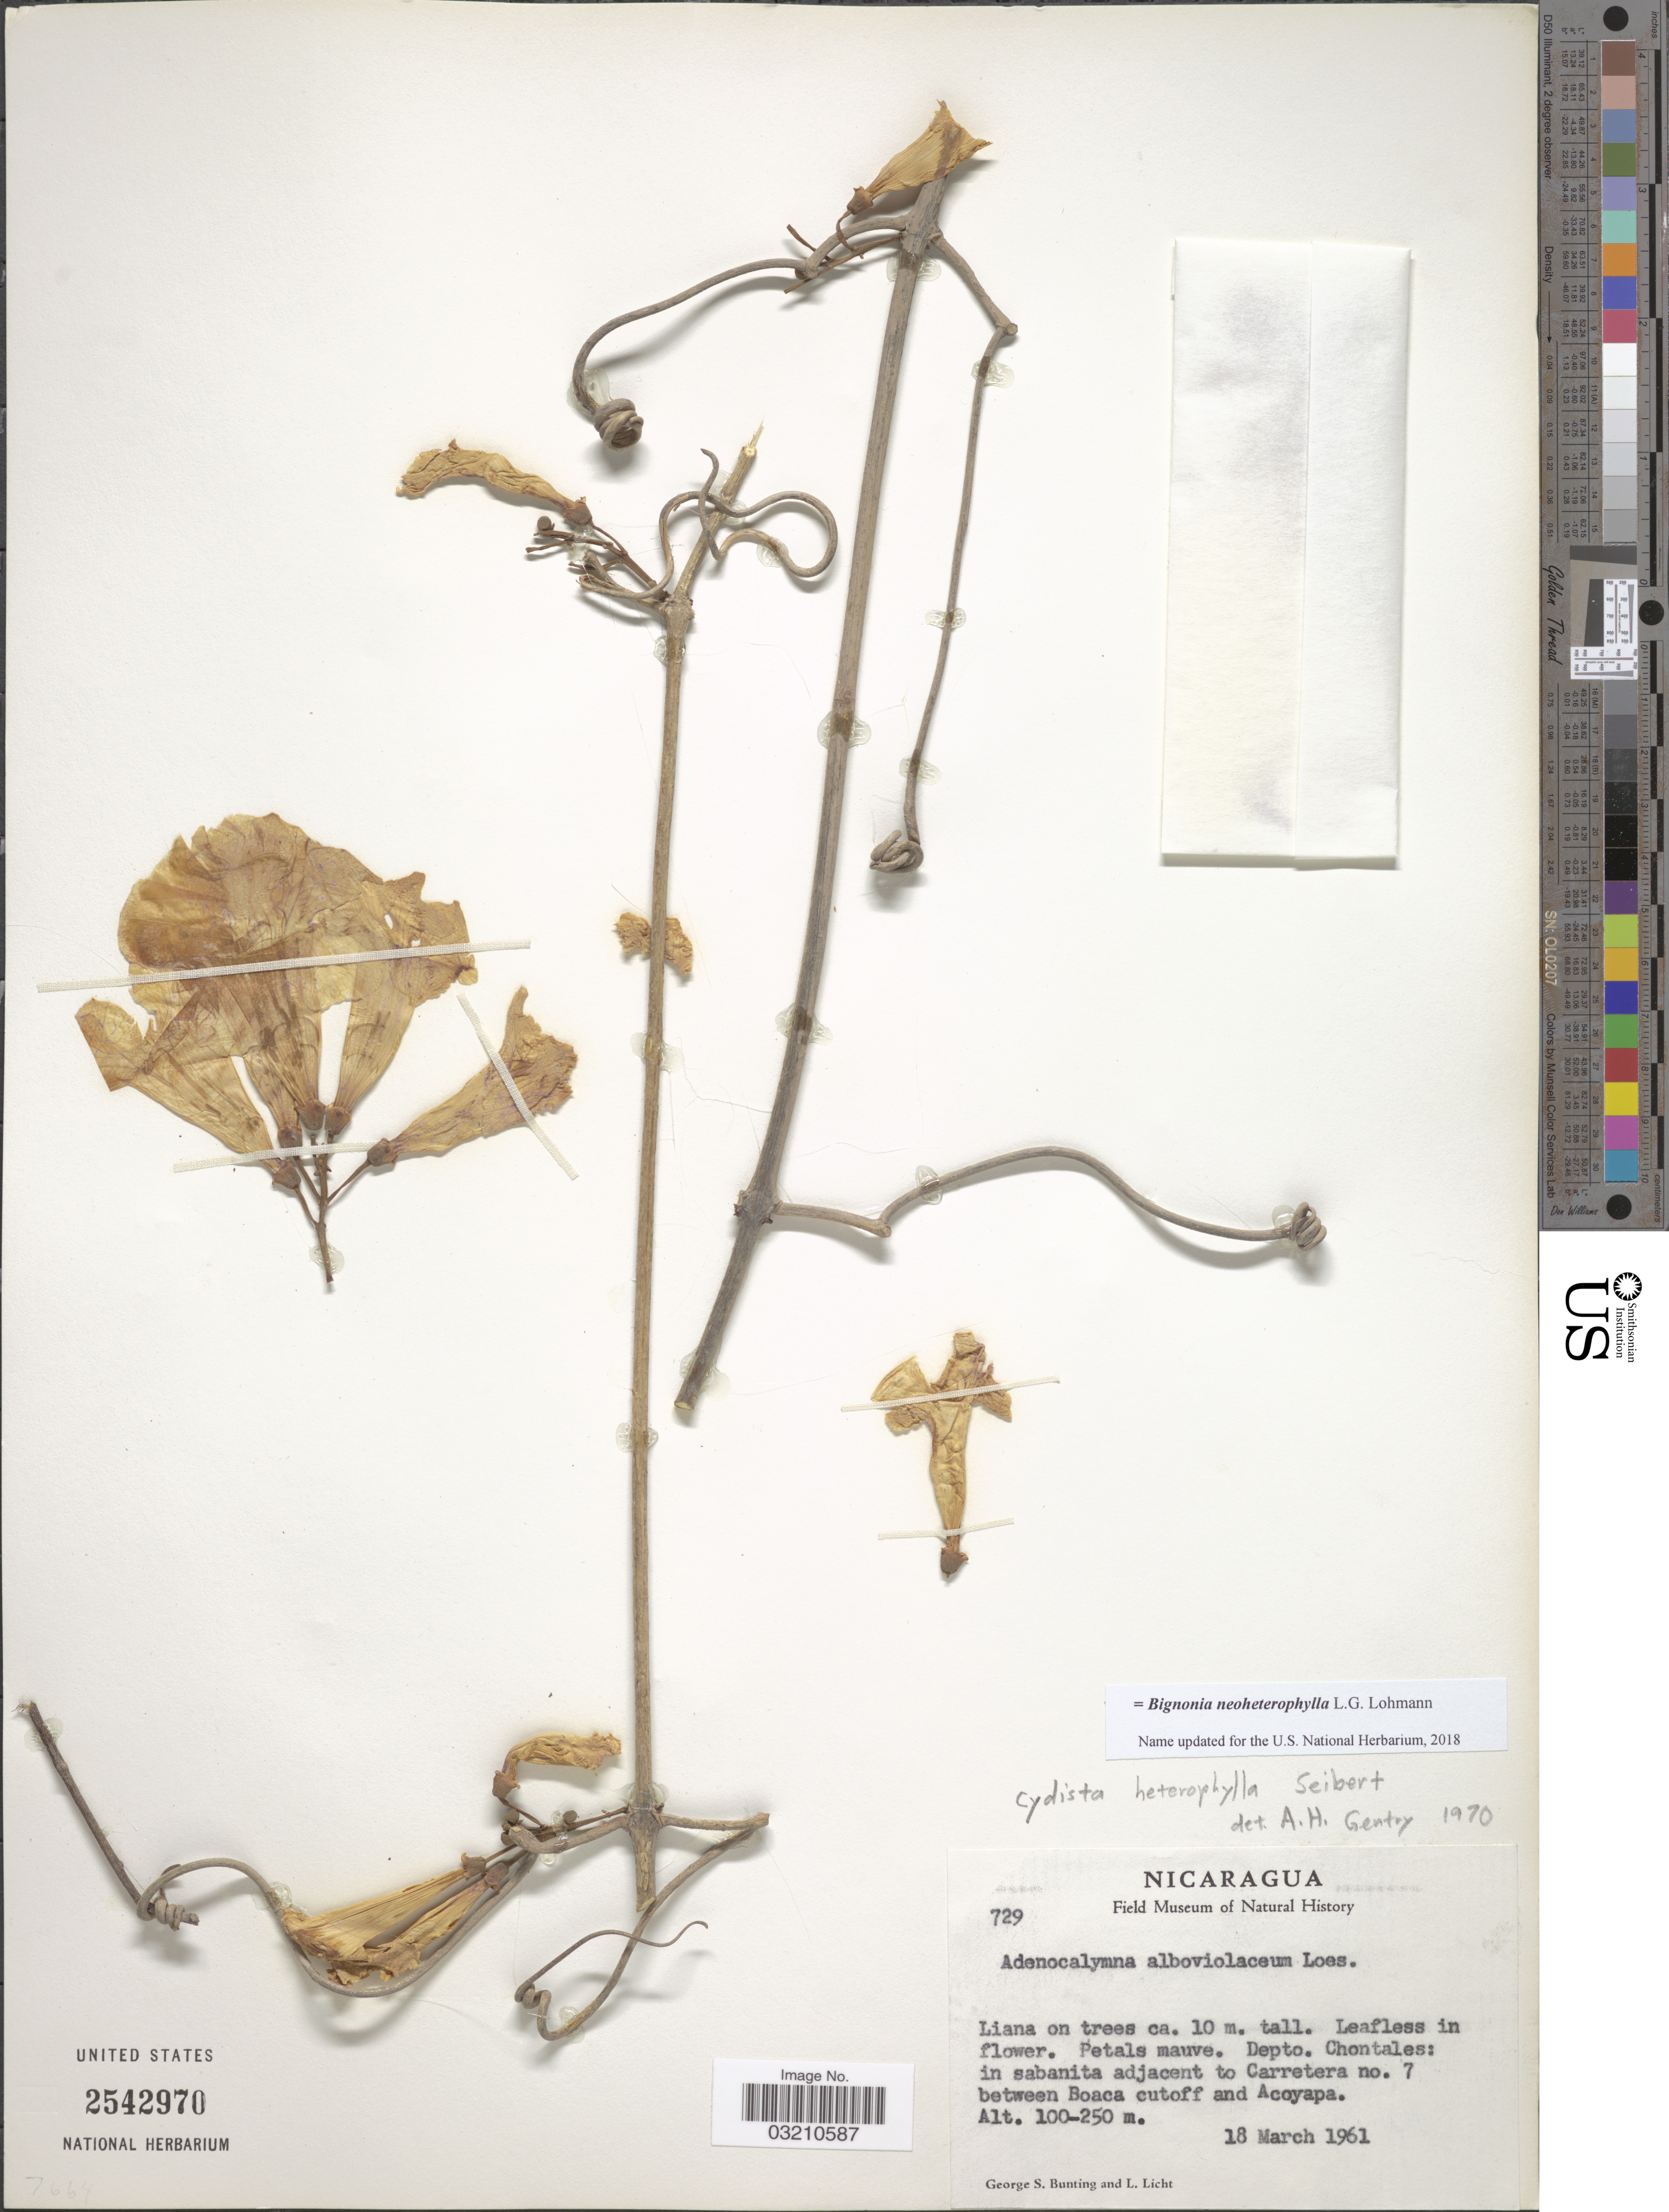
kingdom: Plantae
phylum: Tracheophyta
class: Magnoliopsida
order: Lamiales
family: Bignoniaceae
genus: Bignonia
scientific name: Bignonia neoheterophylla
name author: L.G. Lohmann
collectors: G. S. Bunting & L. Licht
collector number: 729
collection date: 1961-03-18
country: Nicaragua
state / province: Chontales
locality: Depto. Chontales: in sabanita adjacent to Carretera no. 7 between Boaca cutoff and Acoyapa.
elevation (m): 100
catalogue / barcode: US 2542970